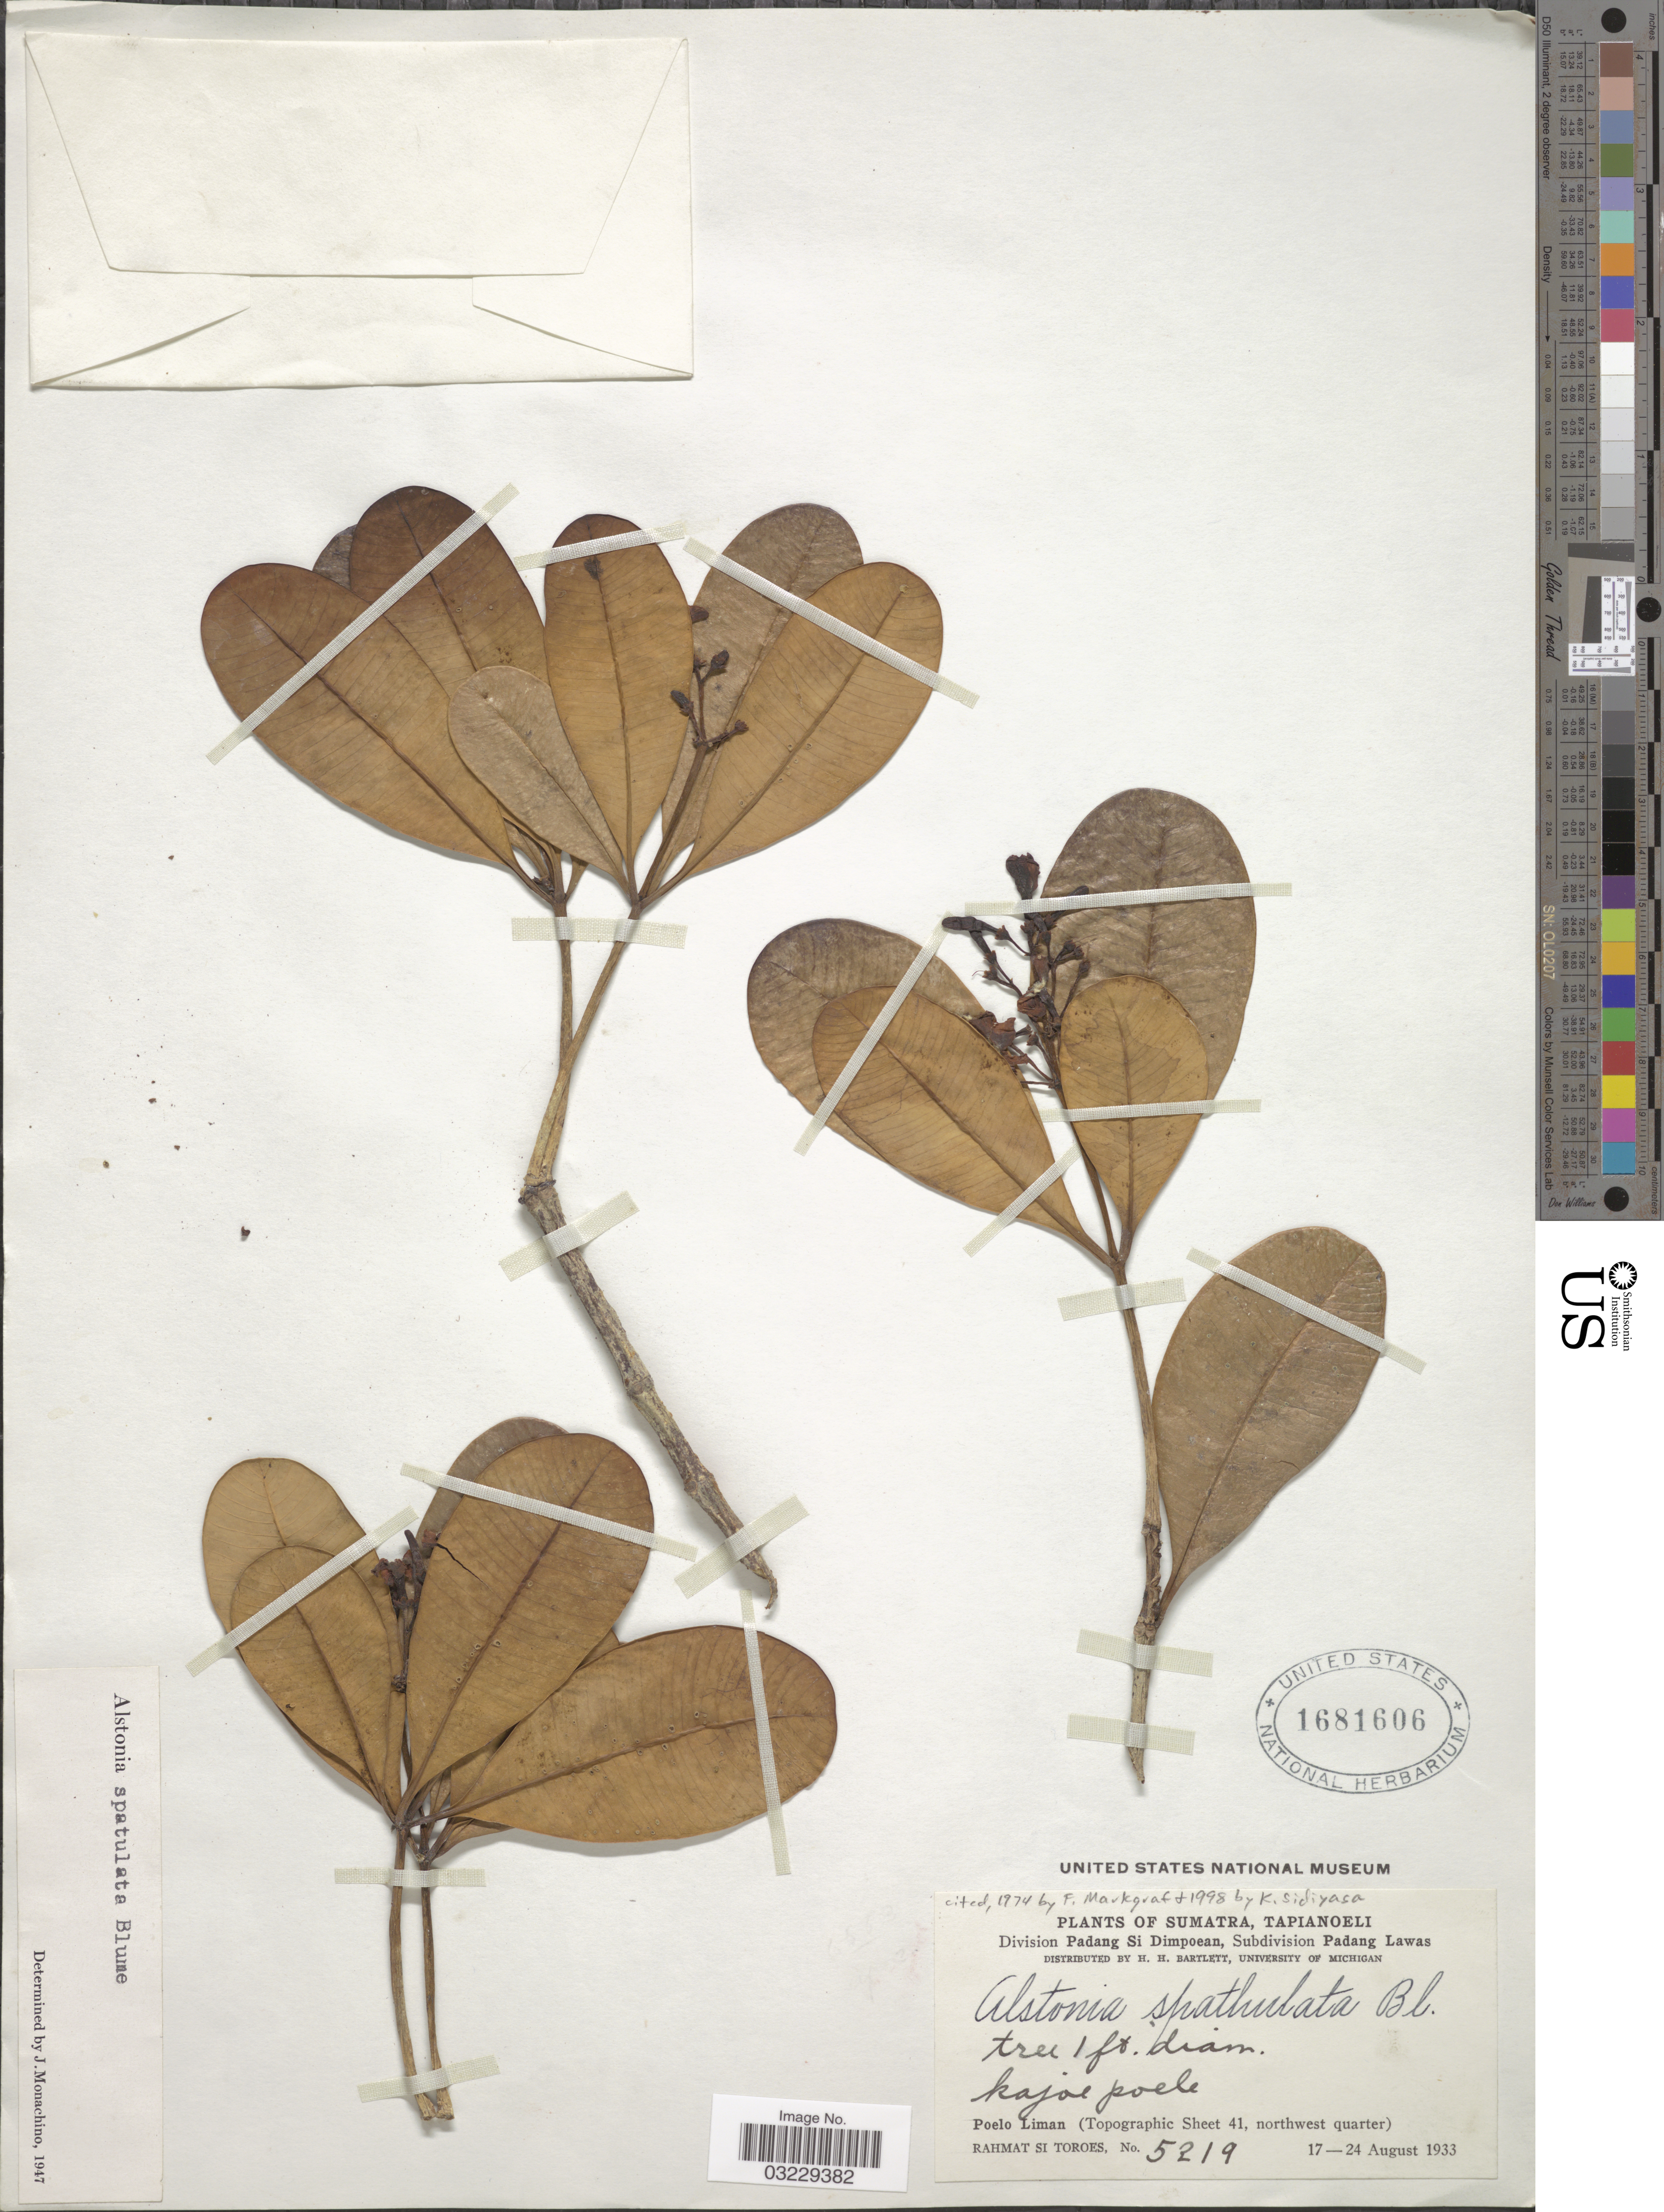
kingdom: Plantae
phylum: Tracheophyta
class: Magnoliopsida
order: Gentianales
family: Apocynaceae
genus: Alstonia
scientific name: Alstonia spathulata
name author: Blume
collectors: Rahmat Si Boeea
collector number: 5219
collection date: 1933-08-17/1933-08-24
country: Indonesia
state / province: Sumatra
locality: Tapianoeli. Division Padang Si Dimpoean, Subdivision Padang Lawas. Poelo Liman (Topographic Sheet 41, northwest quarter).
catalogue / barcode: US 1681606